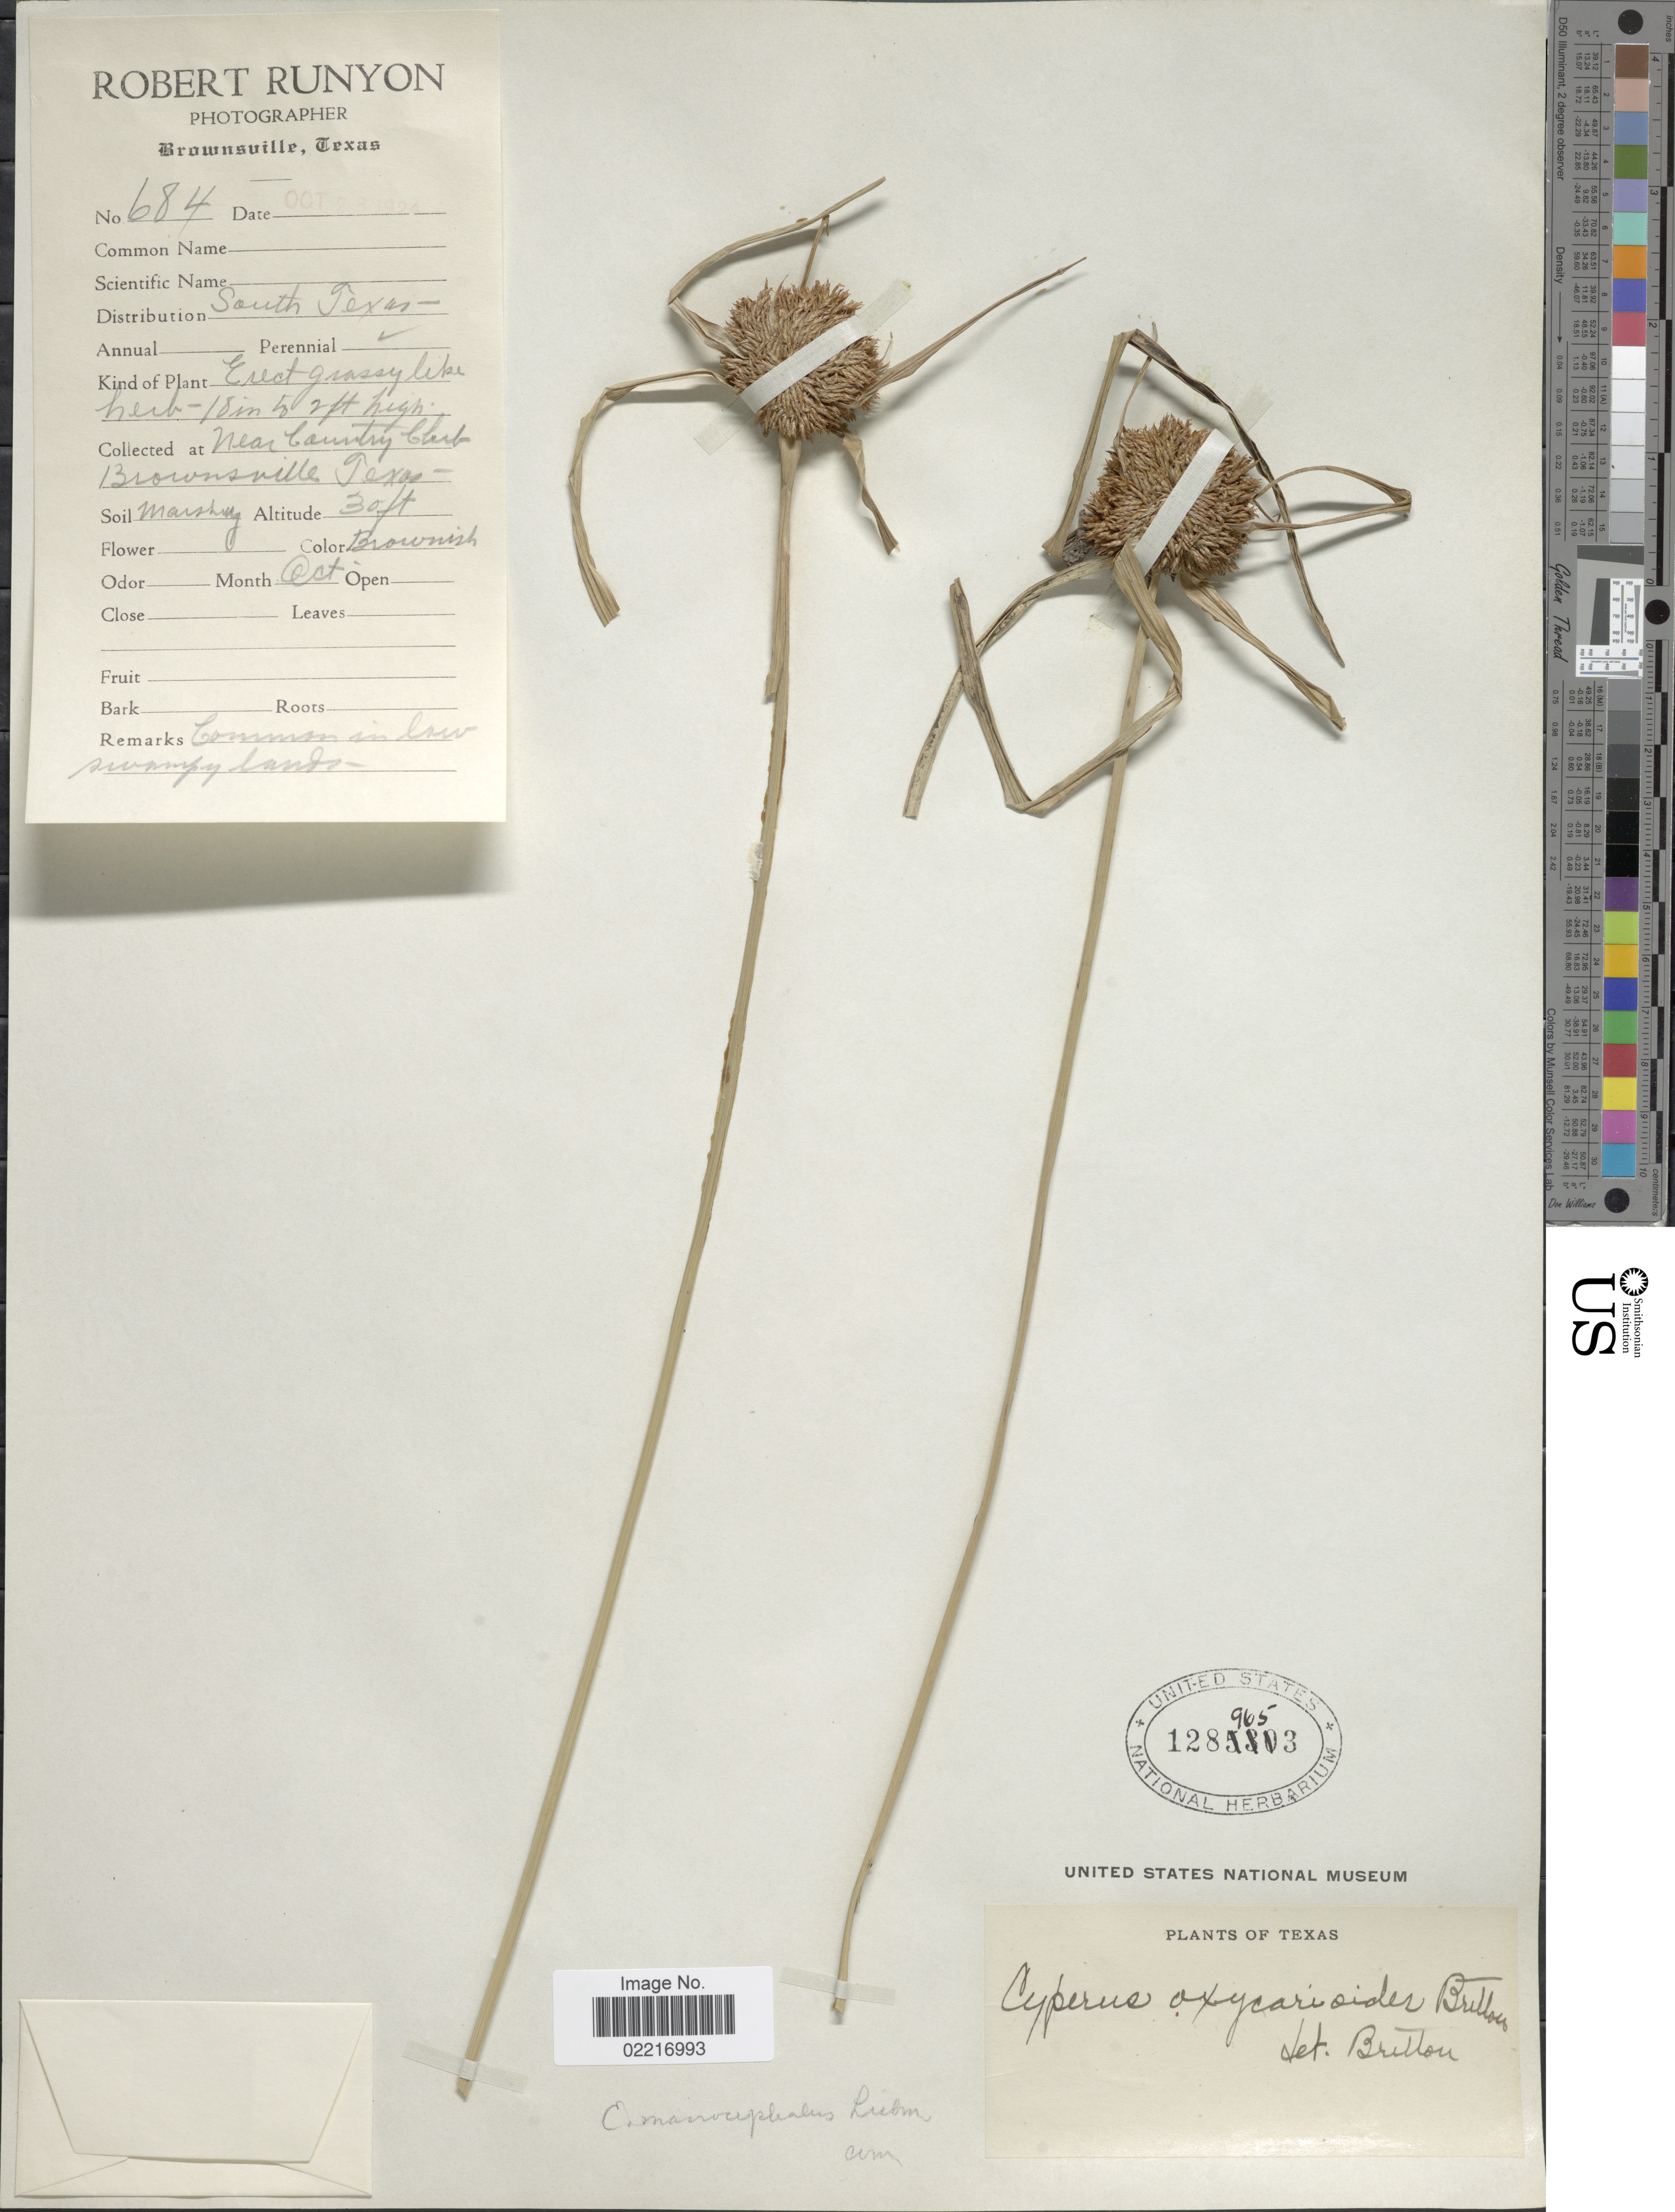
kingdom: Plantae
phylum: Tracheophyta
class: Liliopsida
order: Poales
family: Cyperaceae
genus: Cyperus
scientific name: Cyperus conglobatus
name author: Humb. ex Link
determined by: Strong, Mark T., (BOT), Smithsonian Institution - National Museum of Natural History (UNITED STATES)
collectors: R. Runyon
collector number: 684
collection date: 1924-10-23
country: United States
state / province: Texas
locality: Near Country Clerk, Brownsville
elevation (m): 9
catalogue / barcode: US 1289653